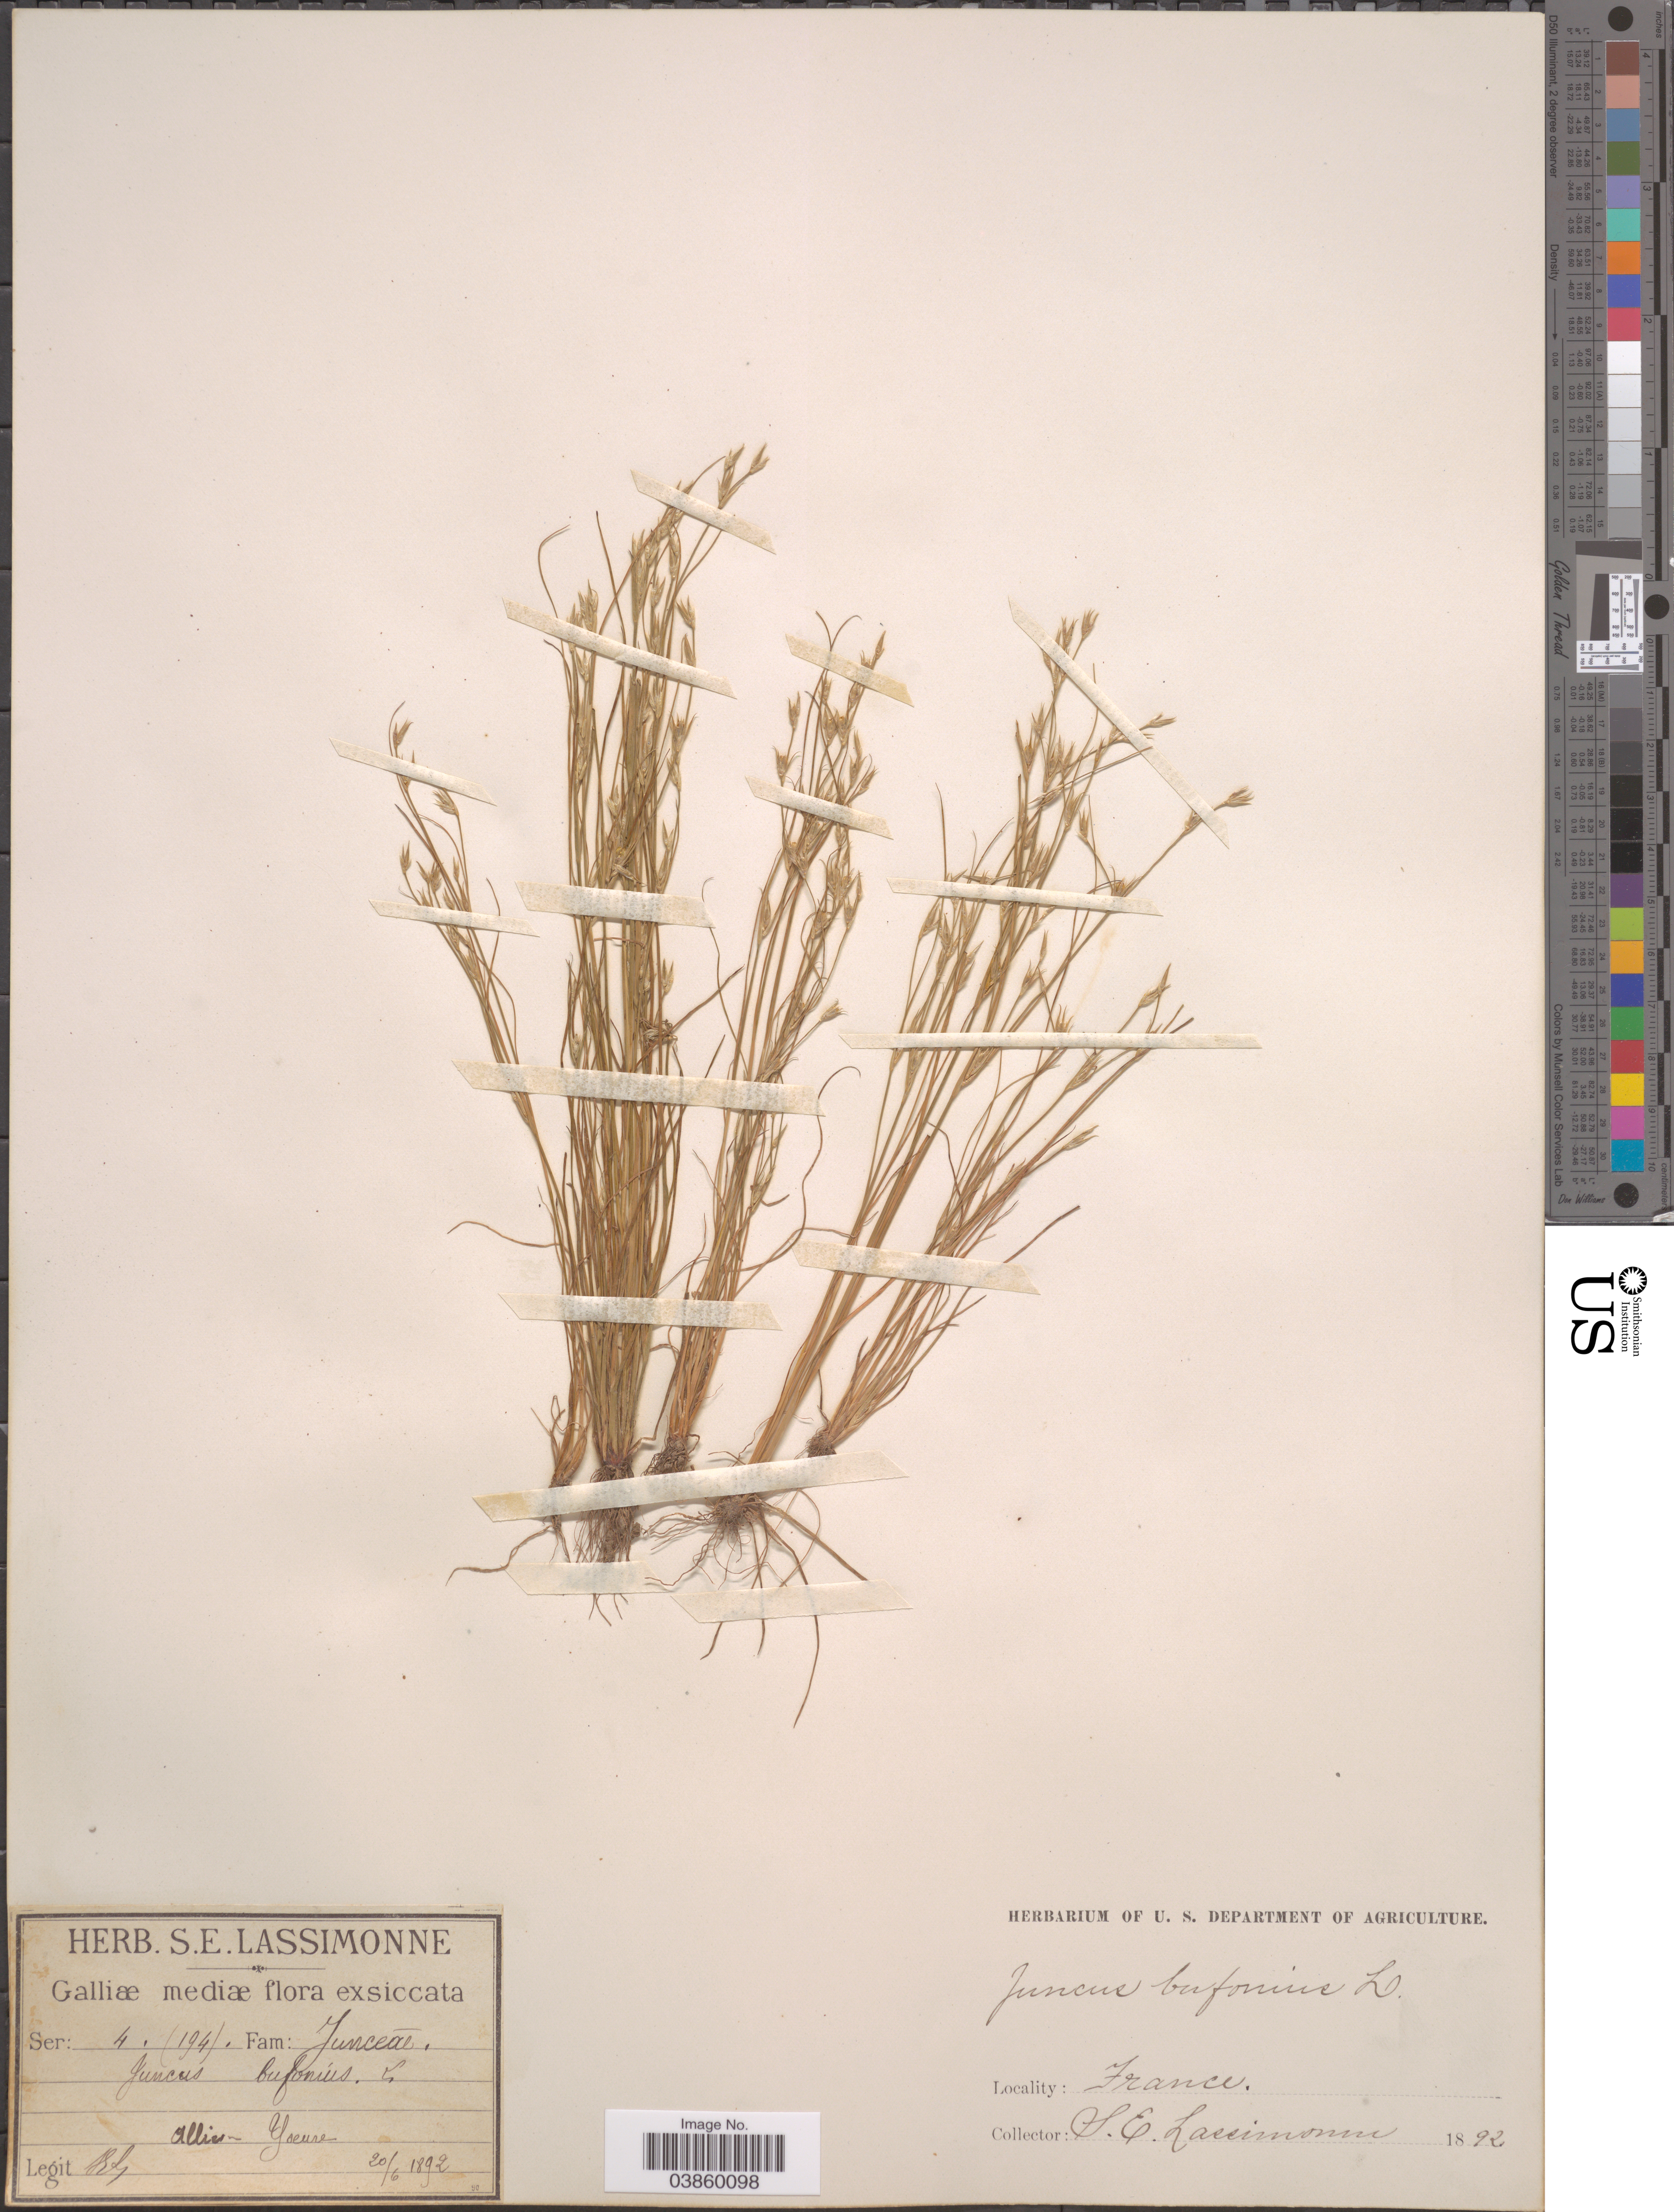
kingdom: Plantae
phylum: Tracheophyta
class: Liliopsida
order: Poales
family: Juncaceae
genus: Juncus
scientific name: Juncus bufonius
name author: L.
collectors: S. Lassimonne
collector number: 194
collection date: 1892-06-20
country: France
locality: Galliæ mediæ. Allier- Yseure.